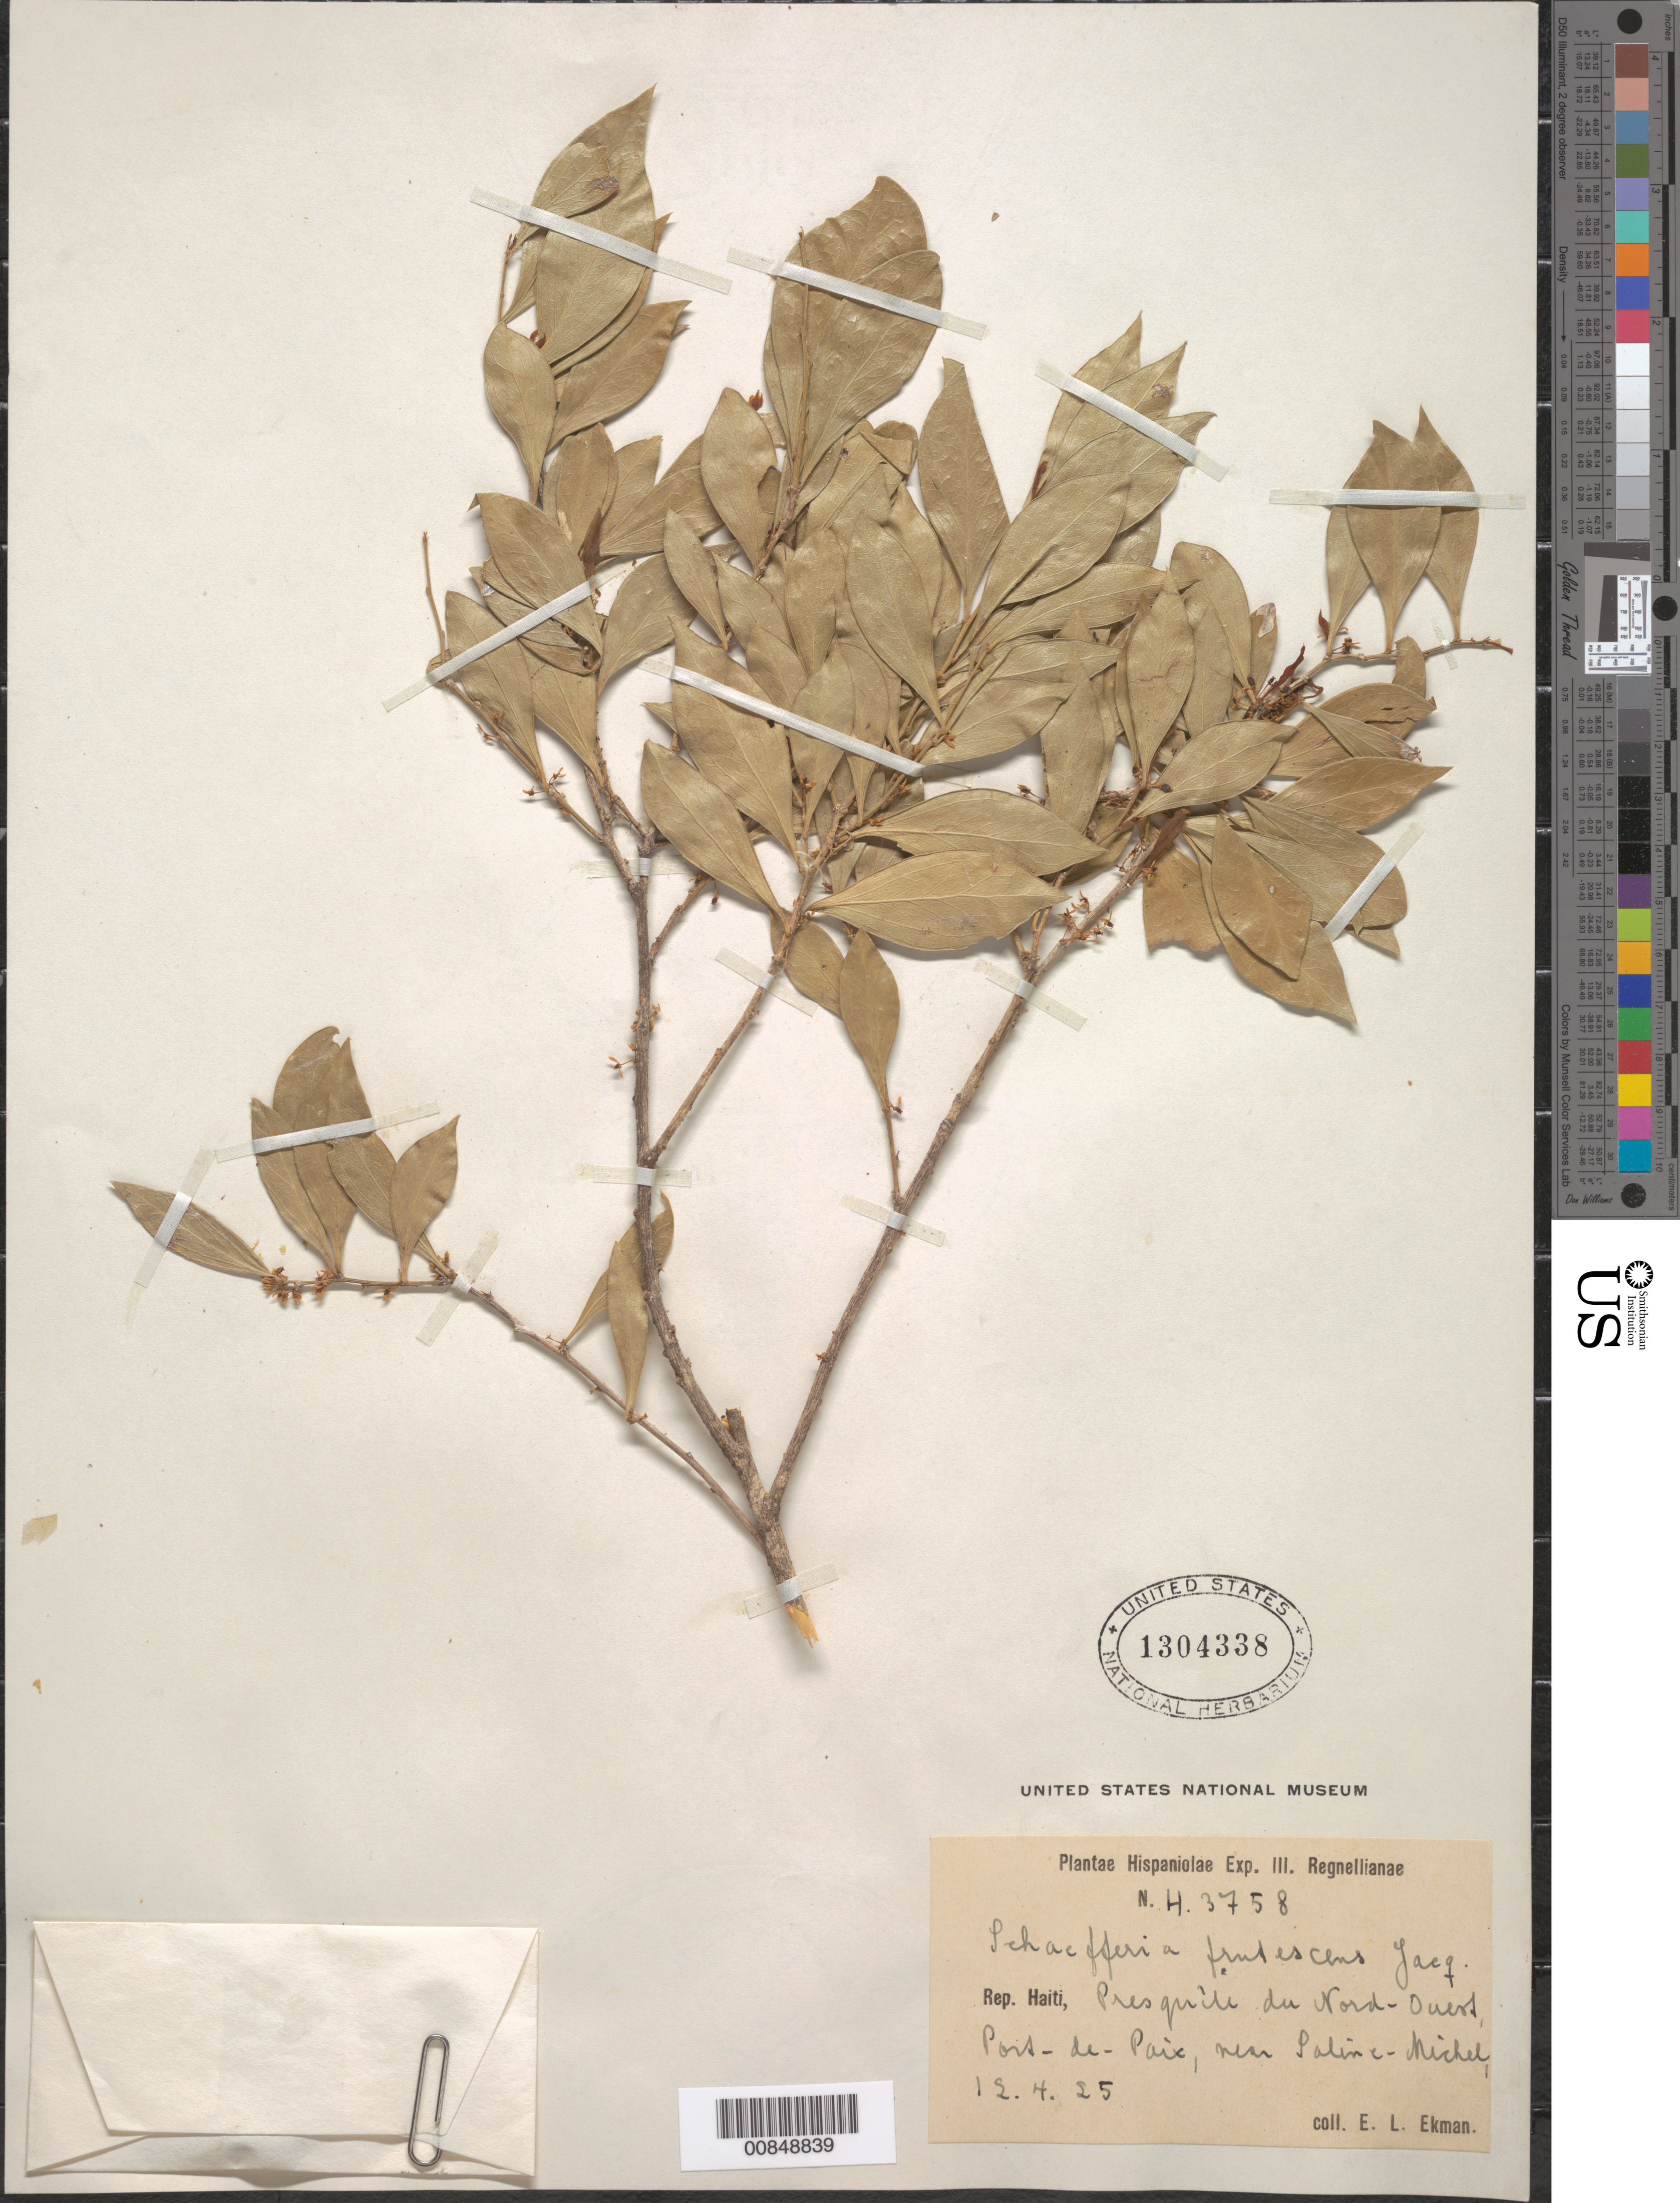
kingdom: Plantae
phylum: Tracheophyta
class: Magnoliopsida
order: Celastrales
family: Celastraceae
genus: Schaefferia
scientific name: Schaefferia frutescens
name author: Jacq.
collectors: E. L. Ekman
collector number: H 3758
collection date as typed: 12 Apr 1925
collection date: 1925-04-12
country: Haiti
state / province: Nord-Ouest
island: Hispaniola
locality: Port-de-Paix, near Saline-Michel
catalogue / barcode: US 1304338